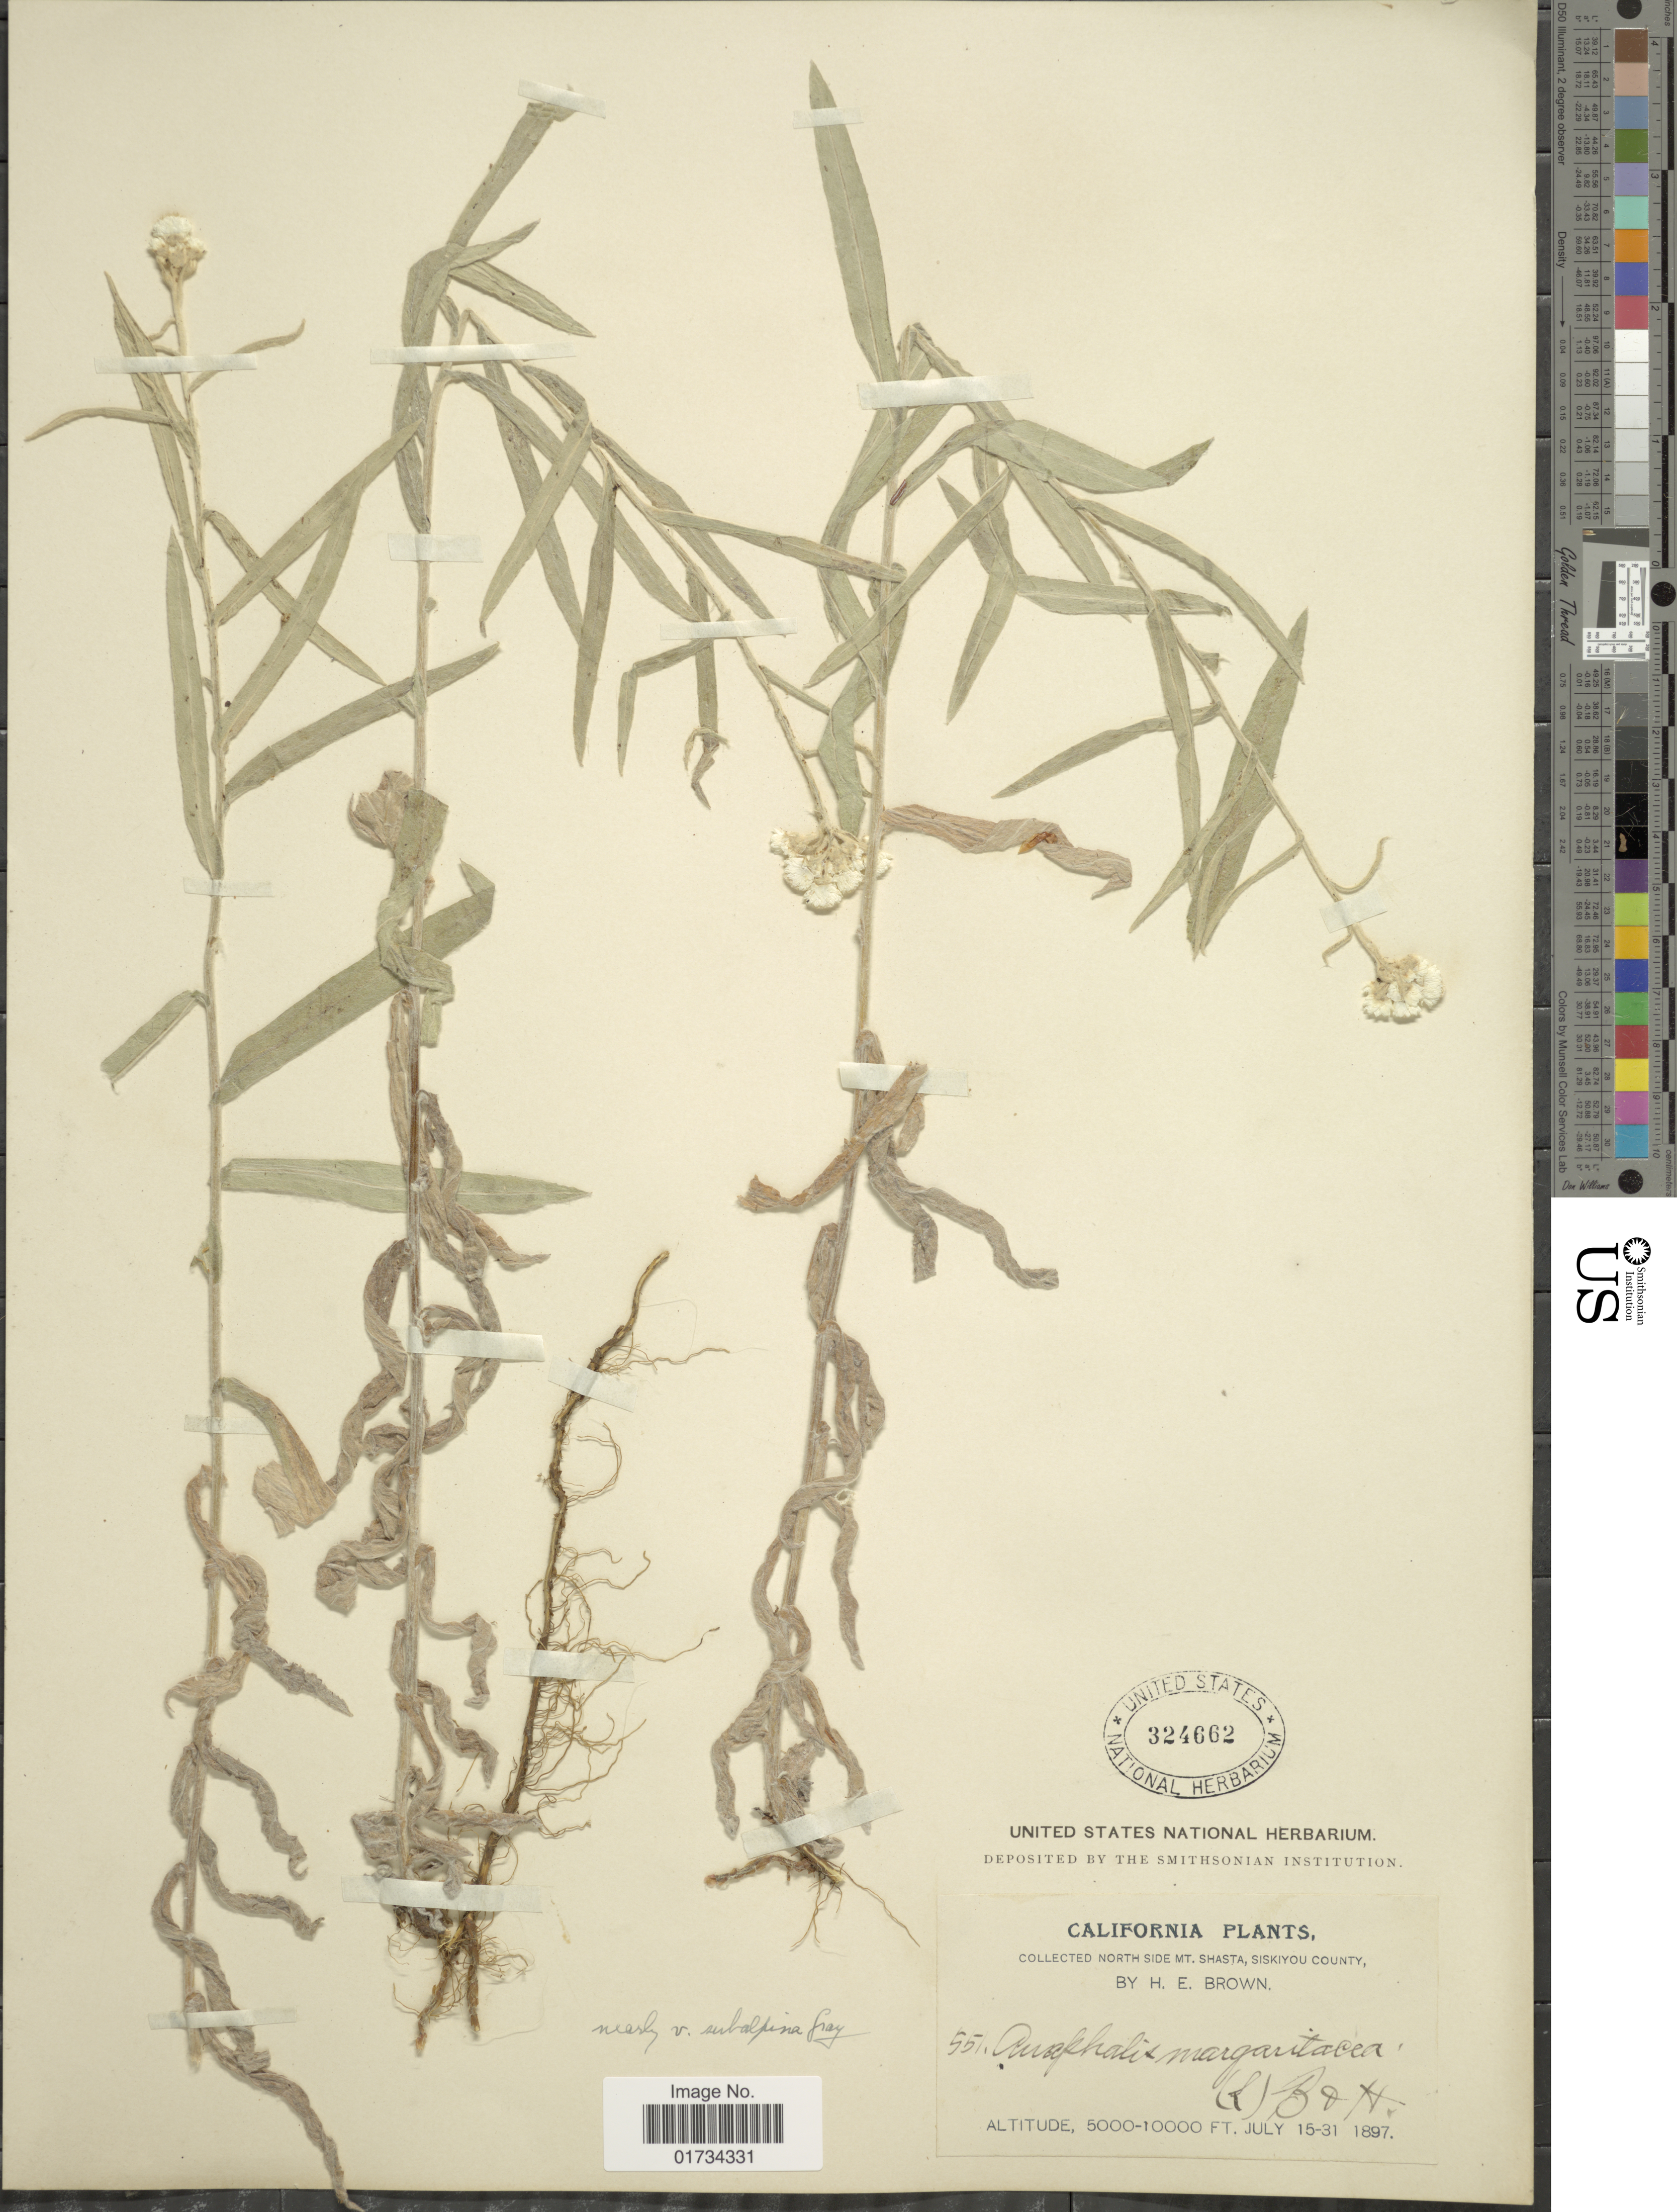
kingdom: Plantae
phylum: Tracheophyta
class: Magnoliopsida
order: Asterales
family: Asteraceae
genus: Anaphalis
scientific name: Anaphalis subalpina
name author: (A. Gray) Rydb.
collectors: H. E. Brown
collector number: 551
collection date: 1897-07-15/1897-07-31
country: United States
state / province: California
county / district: Siskiyou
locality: California. north side Mt. Shasta, Siskiyou County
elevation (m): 1524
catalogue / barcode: US 324662